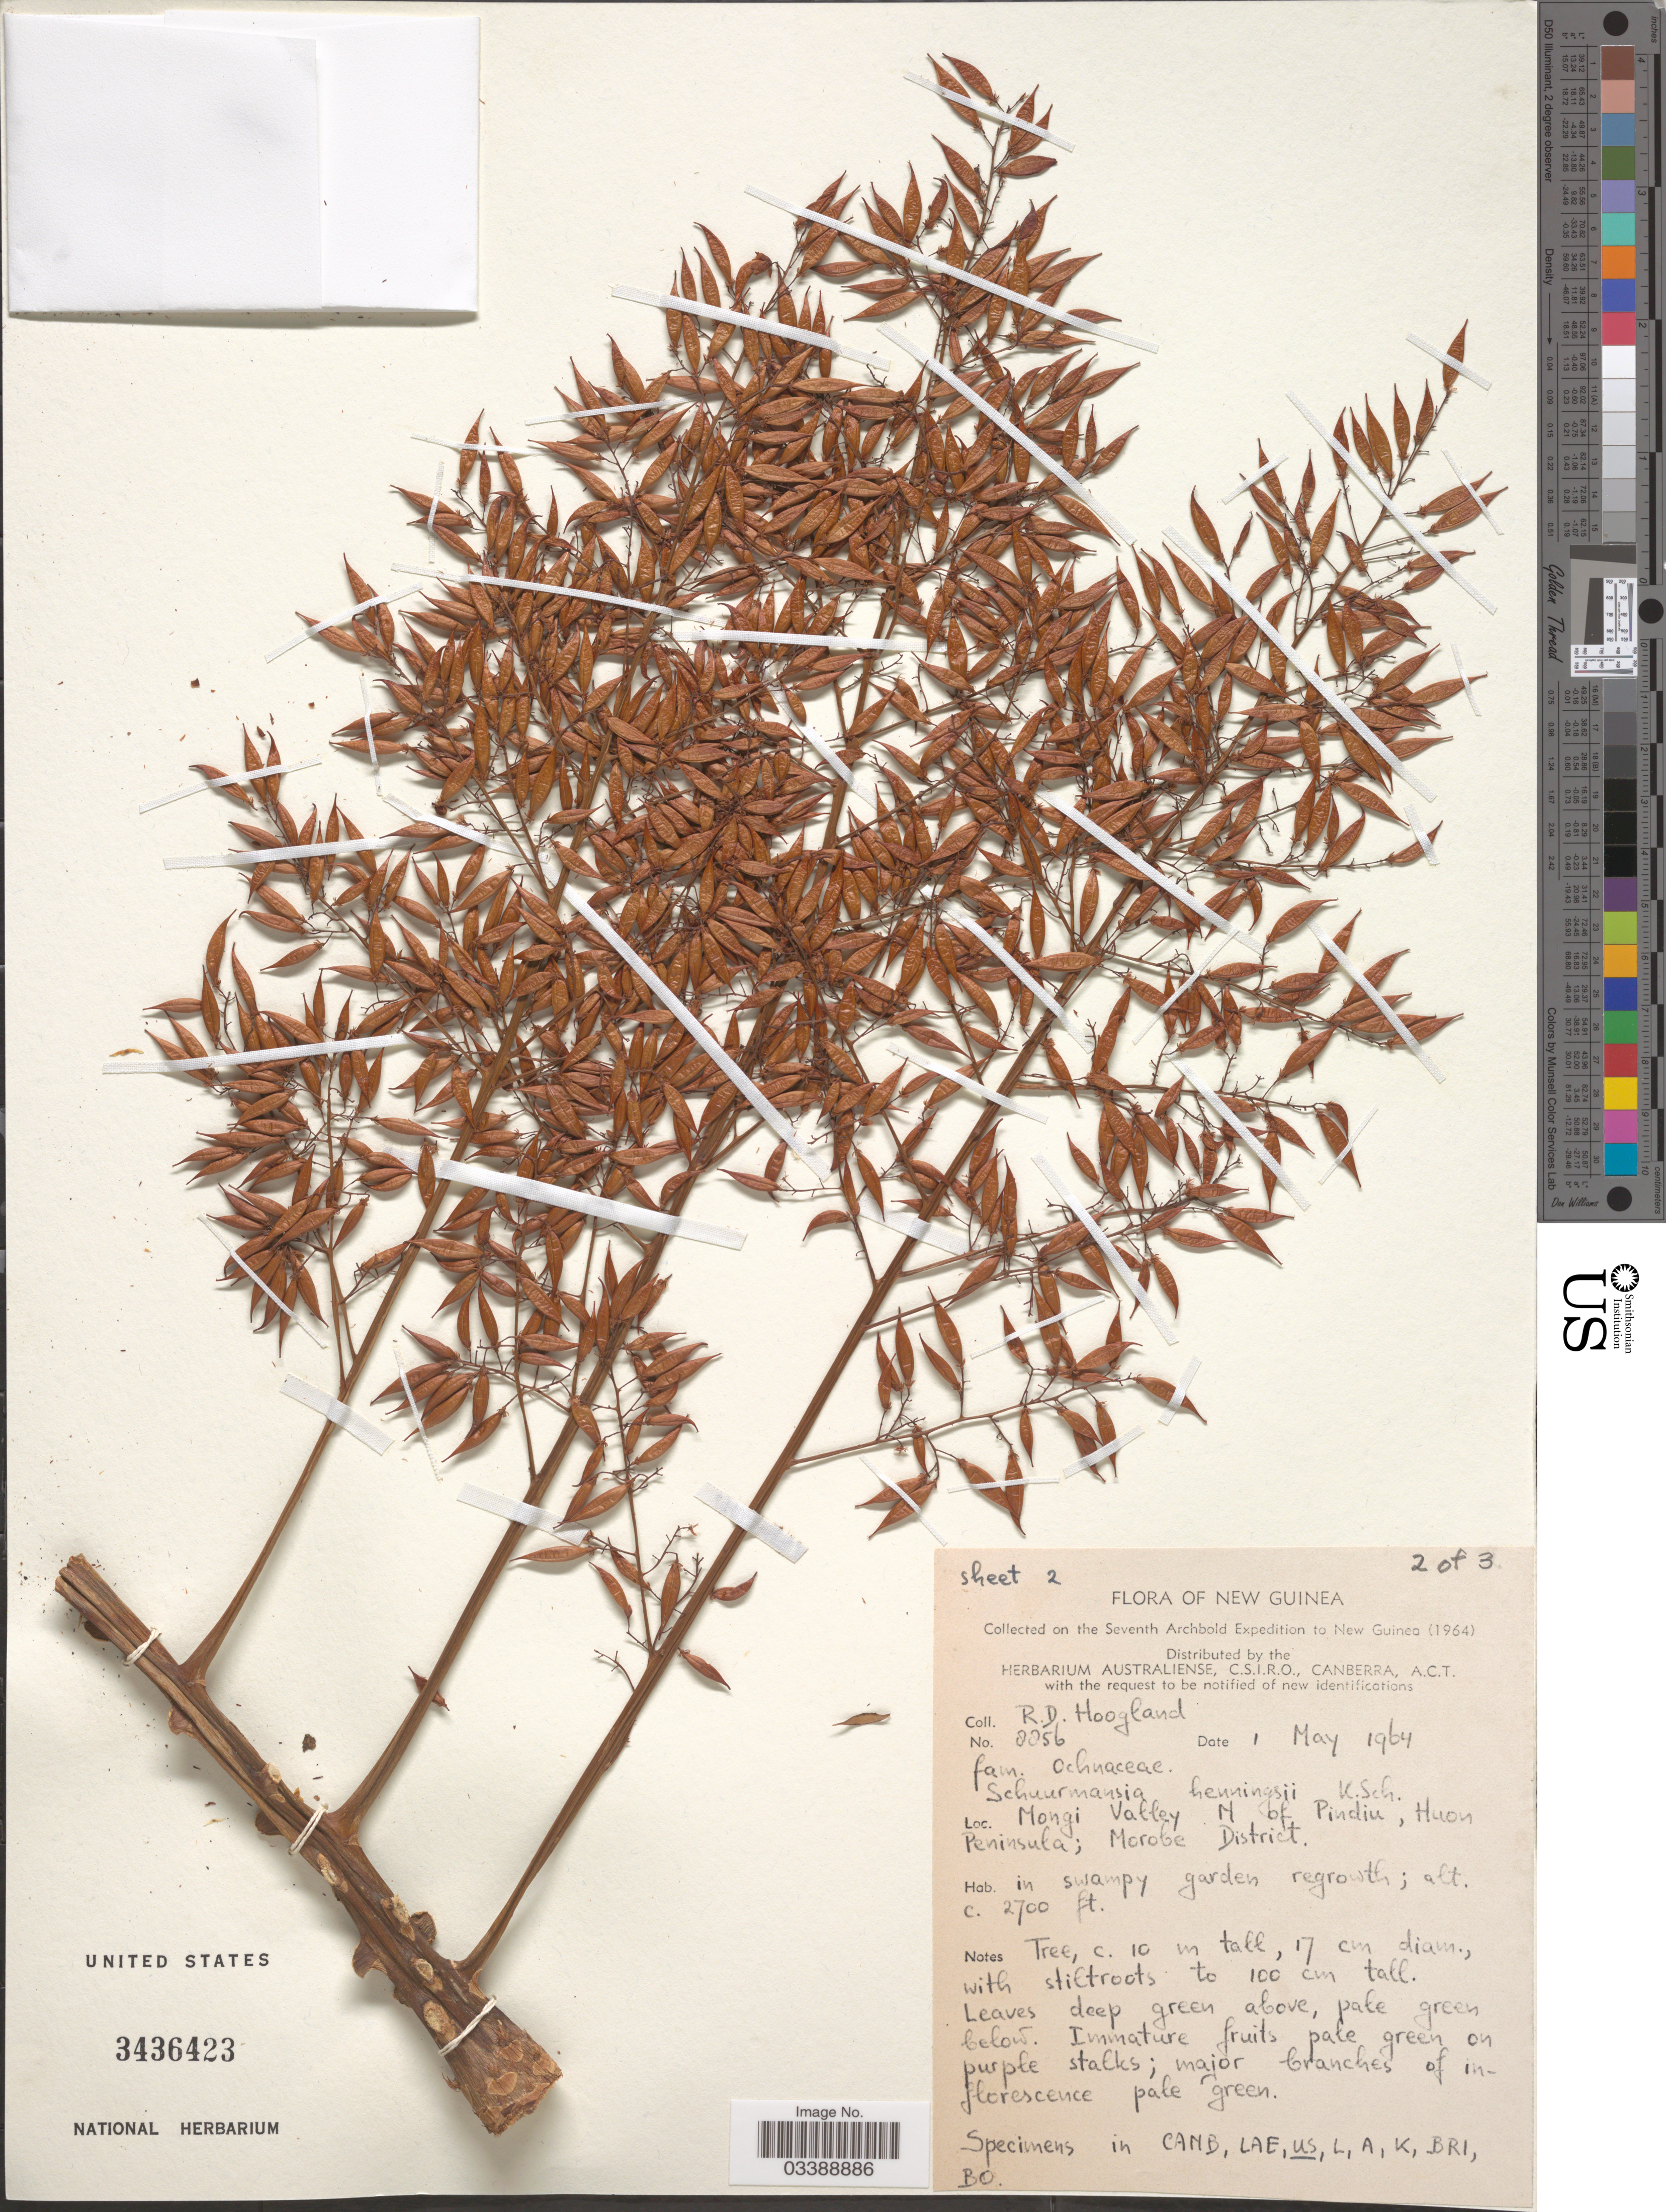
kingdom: Plantae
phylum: Tracheophyta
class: Magnoliopsida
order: Malpighiales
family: Ochnaceae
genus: Schuurmansia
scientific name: Schuurmansia henningsii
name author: K. Schum.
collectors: R. D. Hoogland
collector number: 8856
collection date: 1964-05-01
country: Papua New Guinea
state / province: Morobe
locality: New Guinea. Mongi Valley N of Pindiu, Huon Peninsula; Morobe District.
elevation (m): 823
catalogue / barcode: US 3436423